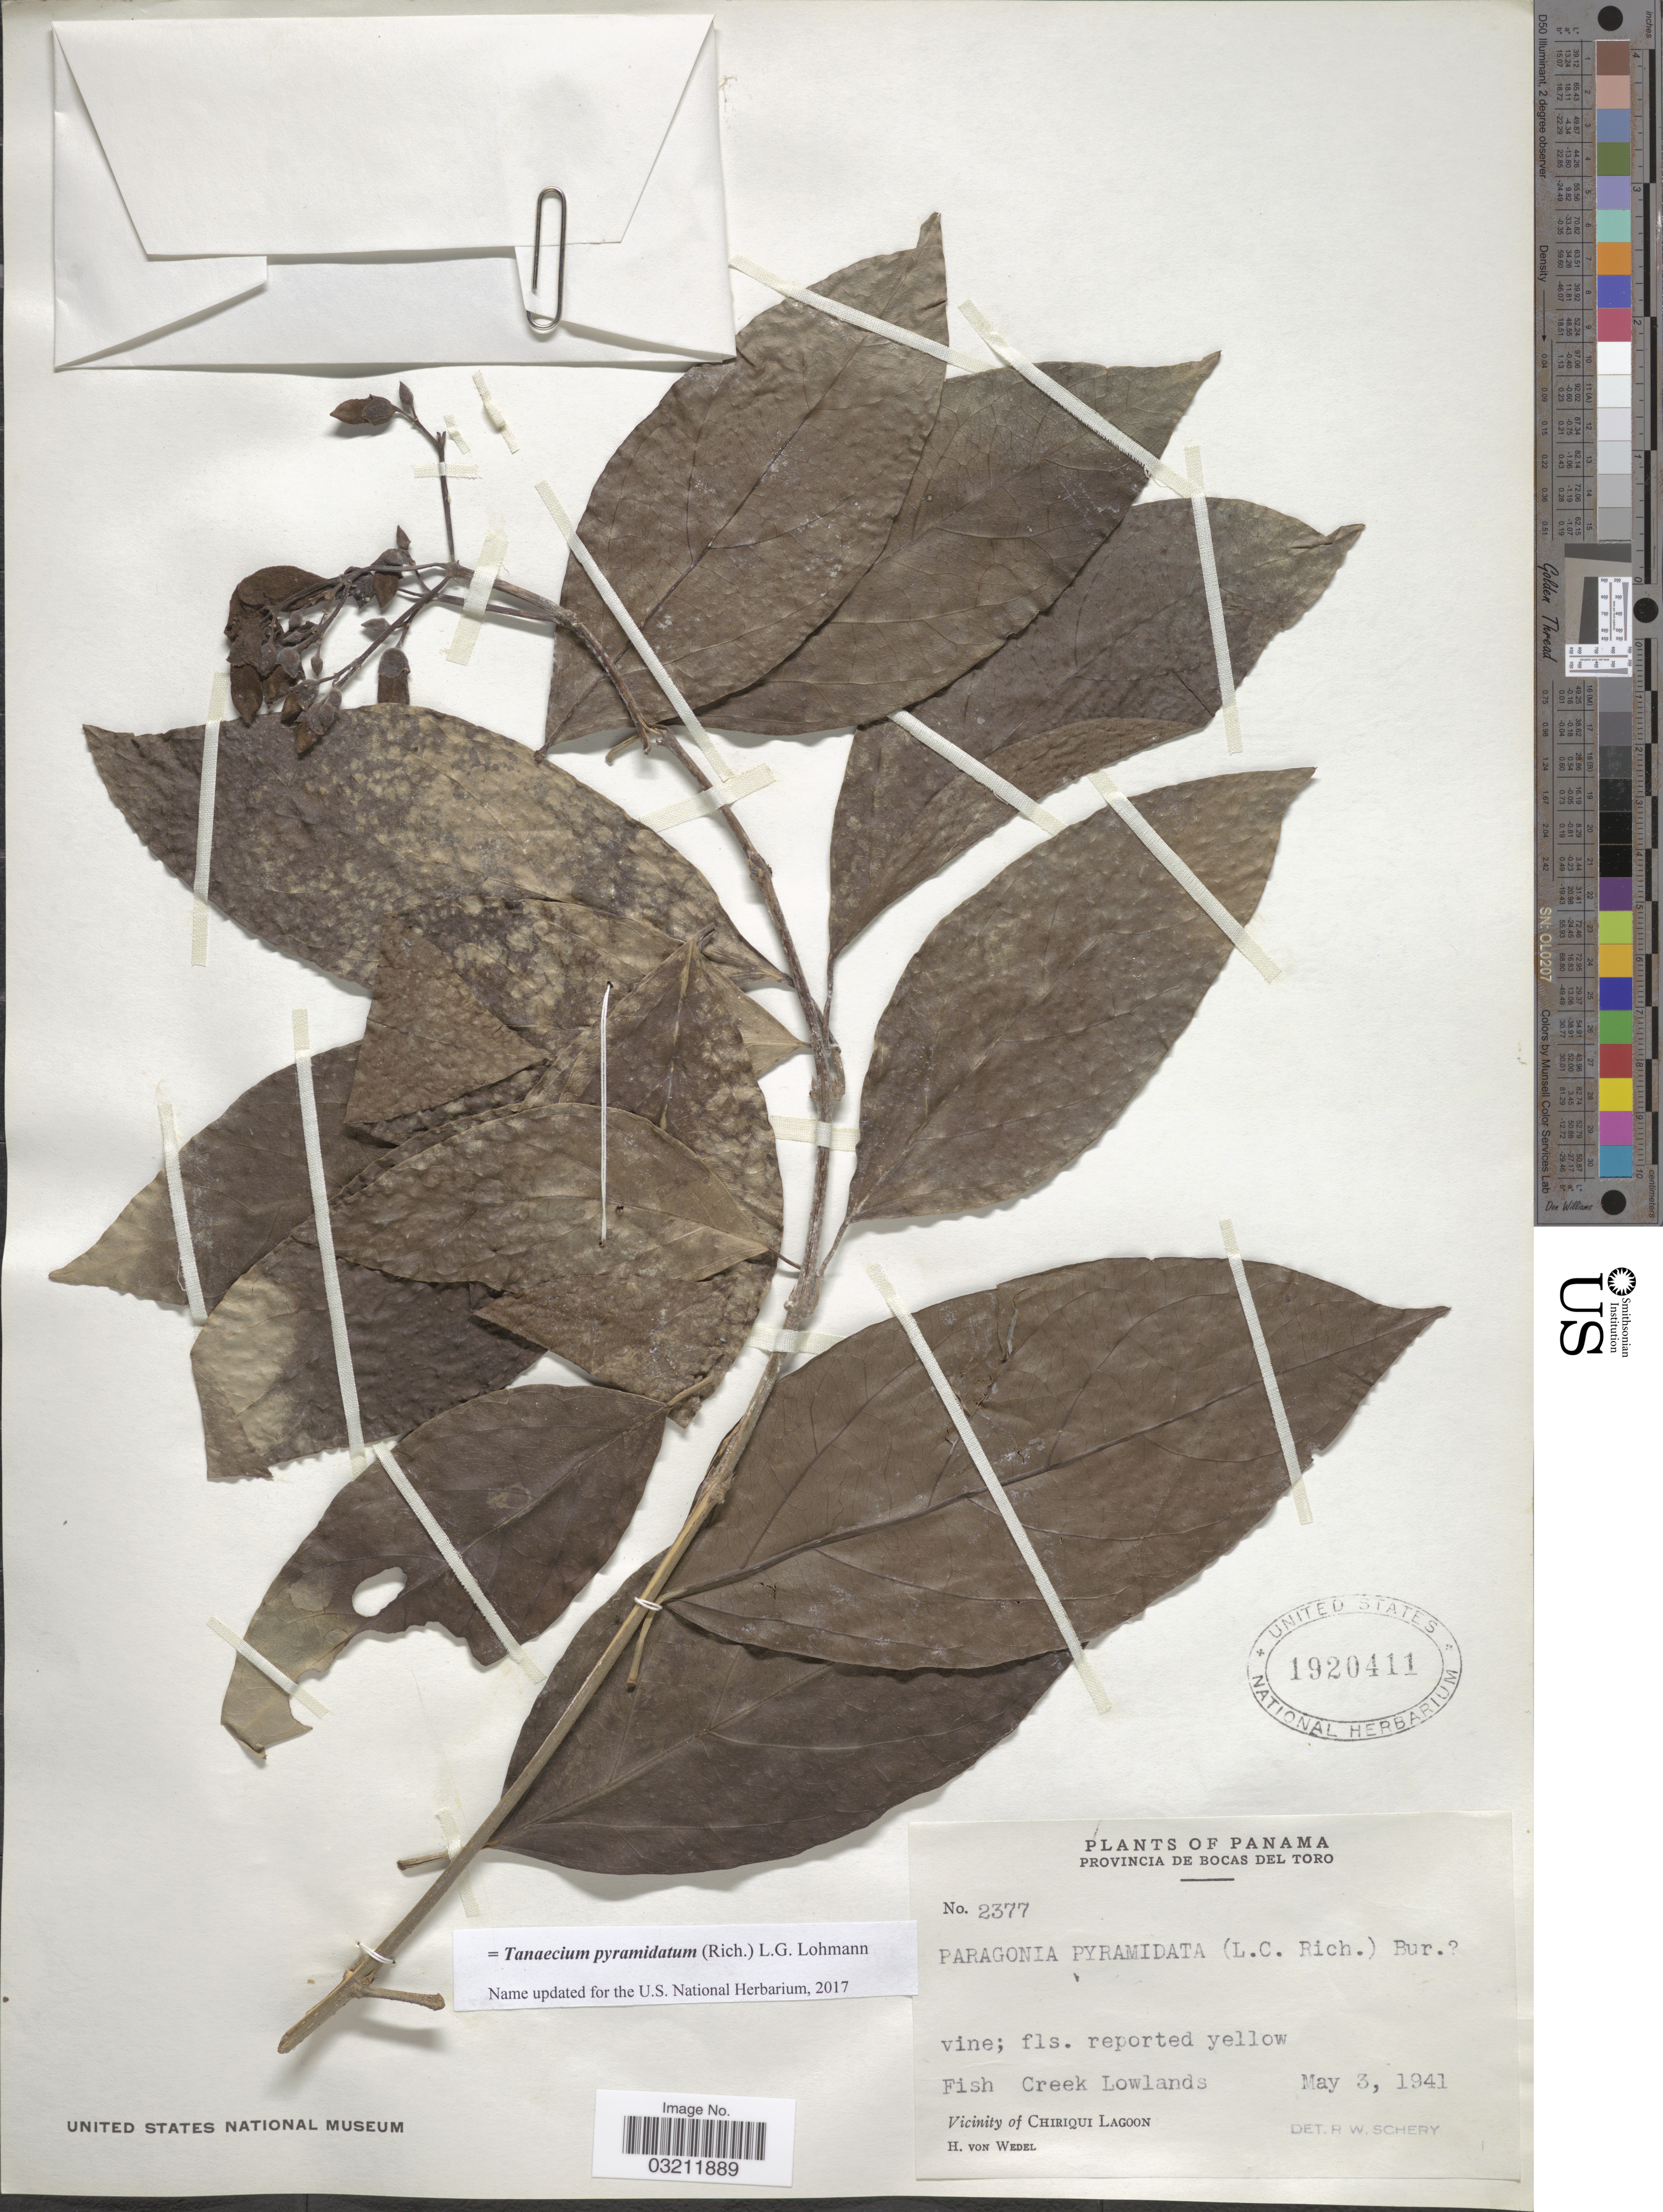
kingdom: Plantae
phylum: Tracheophyta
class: Magnoliopsida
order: Lamiales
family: Bignoniaceae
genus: Tanaecium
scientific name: Tanaecium pyramidatum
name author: (Rich.) L.G. Lohmann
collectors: H. von Wedel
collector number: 2377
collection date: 1941-05-03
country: Panama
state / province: Bocas del Toro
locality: Fish Creek Lowlands, Vicinity of Chiriqui Lagoon.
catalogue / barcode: US 1920411